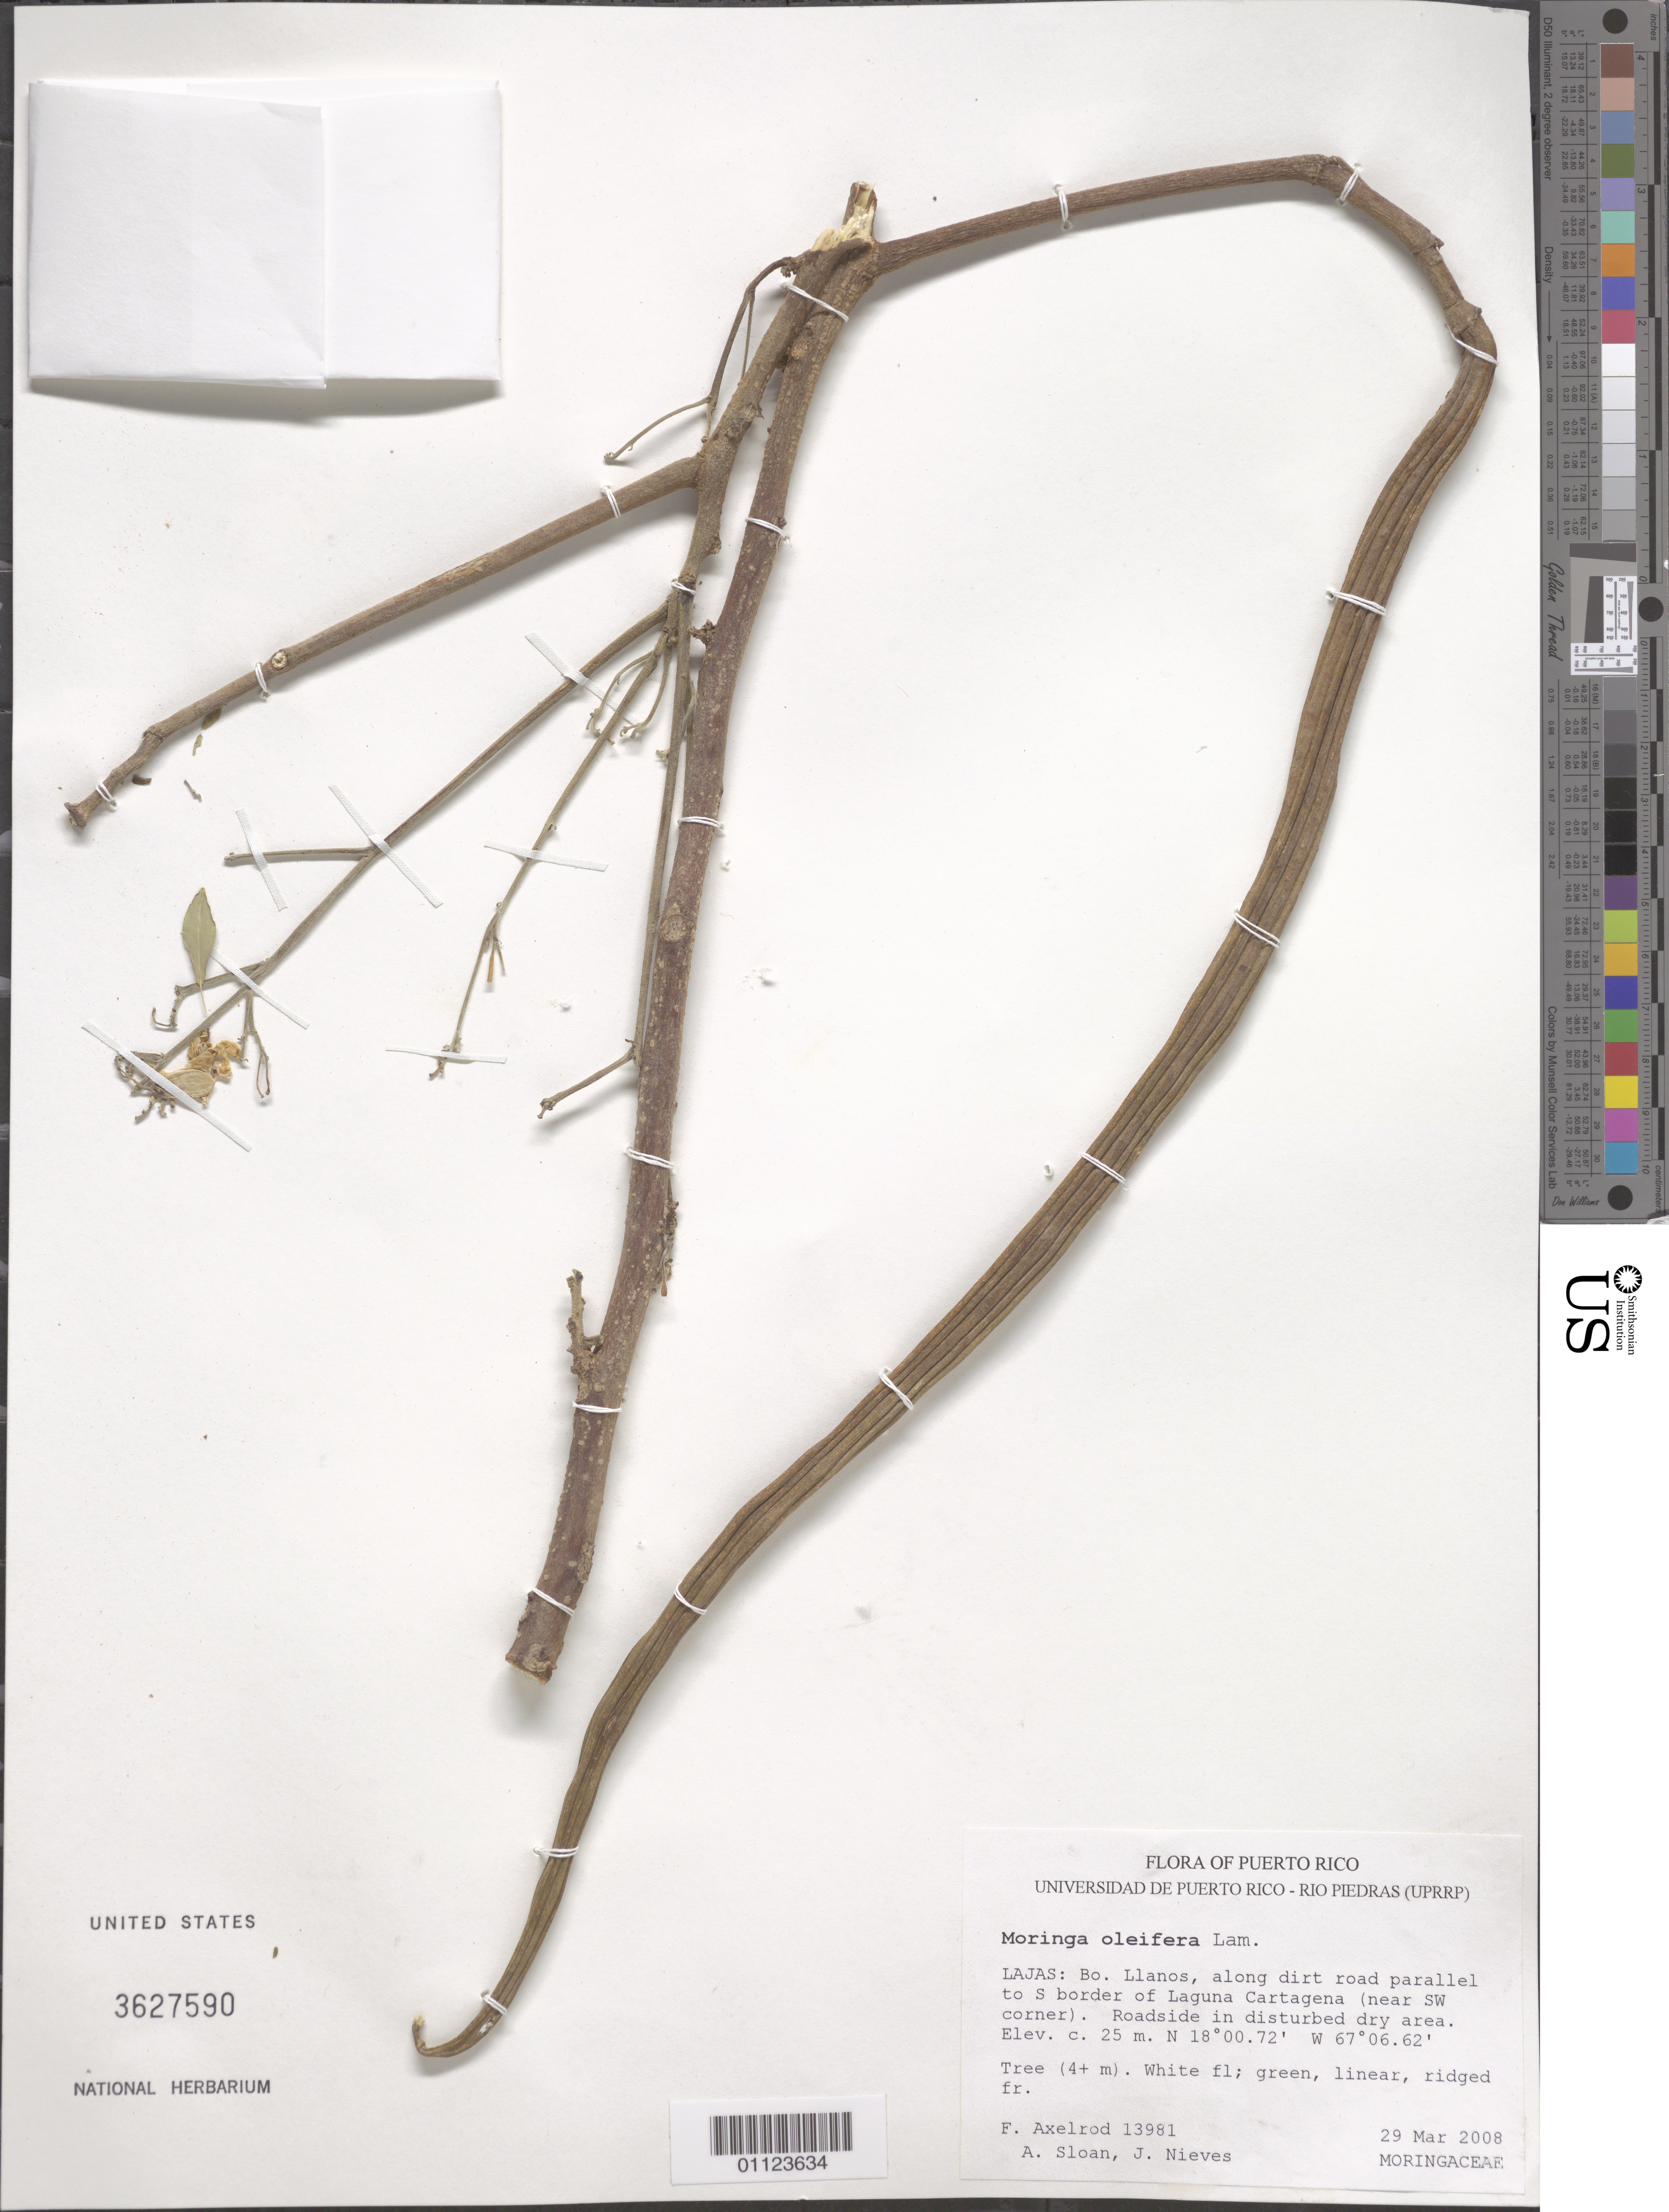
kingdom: Plantae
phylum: Tracheophyta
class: Magnoliopsida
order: Brassicales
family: Moringaceae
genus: Moringa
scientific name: Moringa oleifera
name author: Lam.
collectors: F. S. Axelrod, A. Sloan, J. Nieves & A. Lipke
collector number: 13981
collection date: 2008-03-29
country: Puerto Rico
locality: Lajas: Bo. Llanos, along dirt road parallel to S border of Laguna Cartagena (near SW corner).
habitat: Roadside in disturbed dry area.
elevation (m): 25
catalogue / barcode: US 3627590